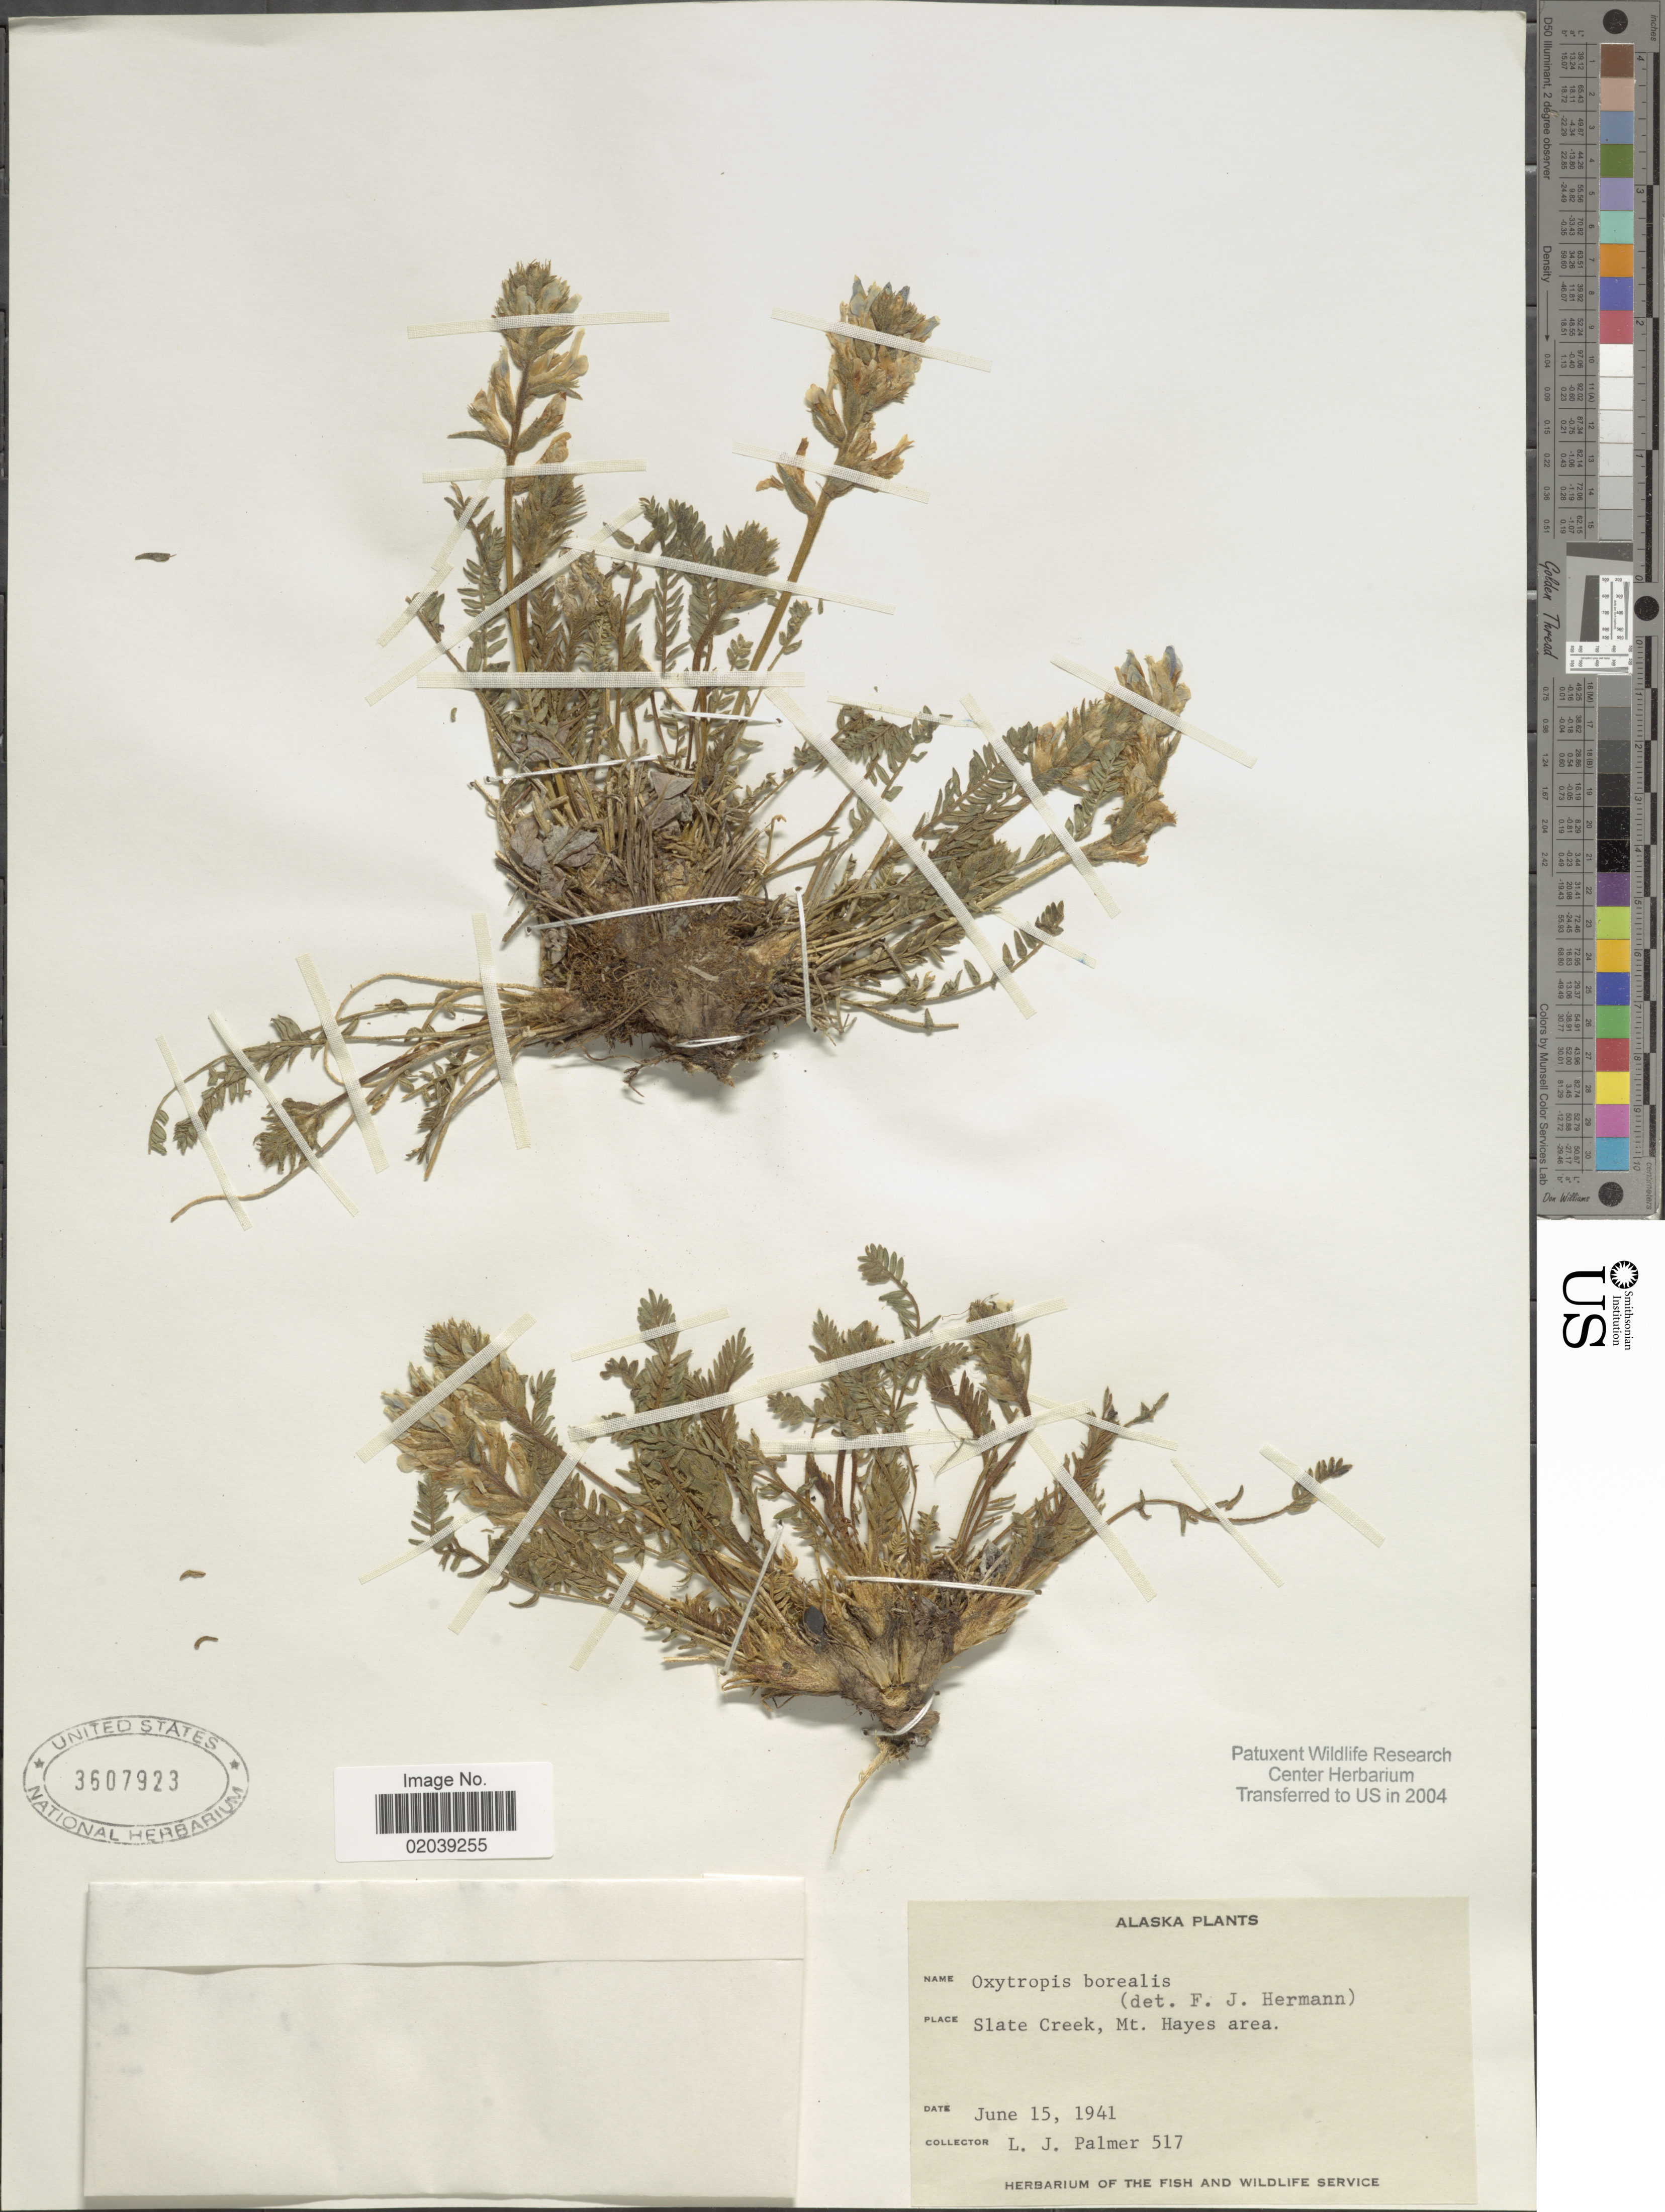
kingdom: Plantae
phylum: Tracheophyta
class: Magnoliopsida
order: Fabales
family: Fabaceae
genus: Oxytropis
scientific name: Oxytropis borealis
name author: DC.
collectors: L. J. Palmer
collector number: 517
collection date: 1941-06-15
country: United States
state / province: Alaska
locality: Slate Creek, Mt. Hayes area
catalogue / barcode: US 3607923